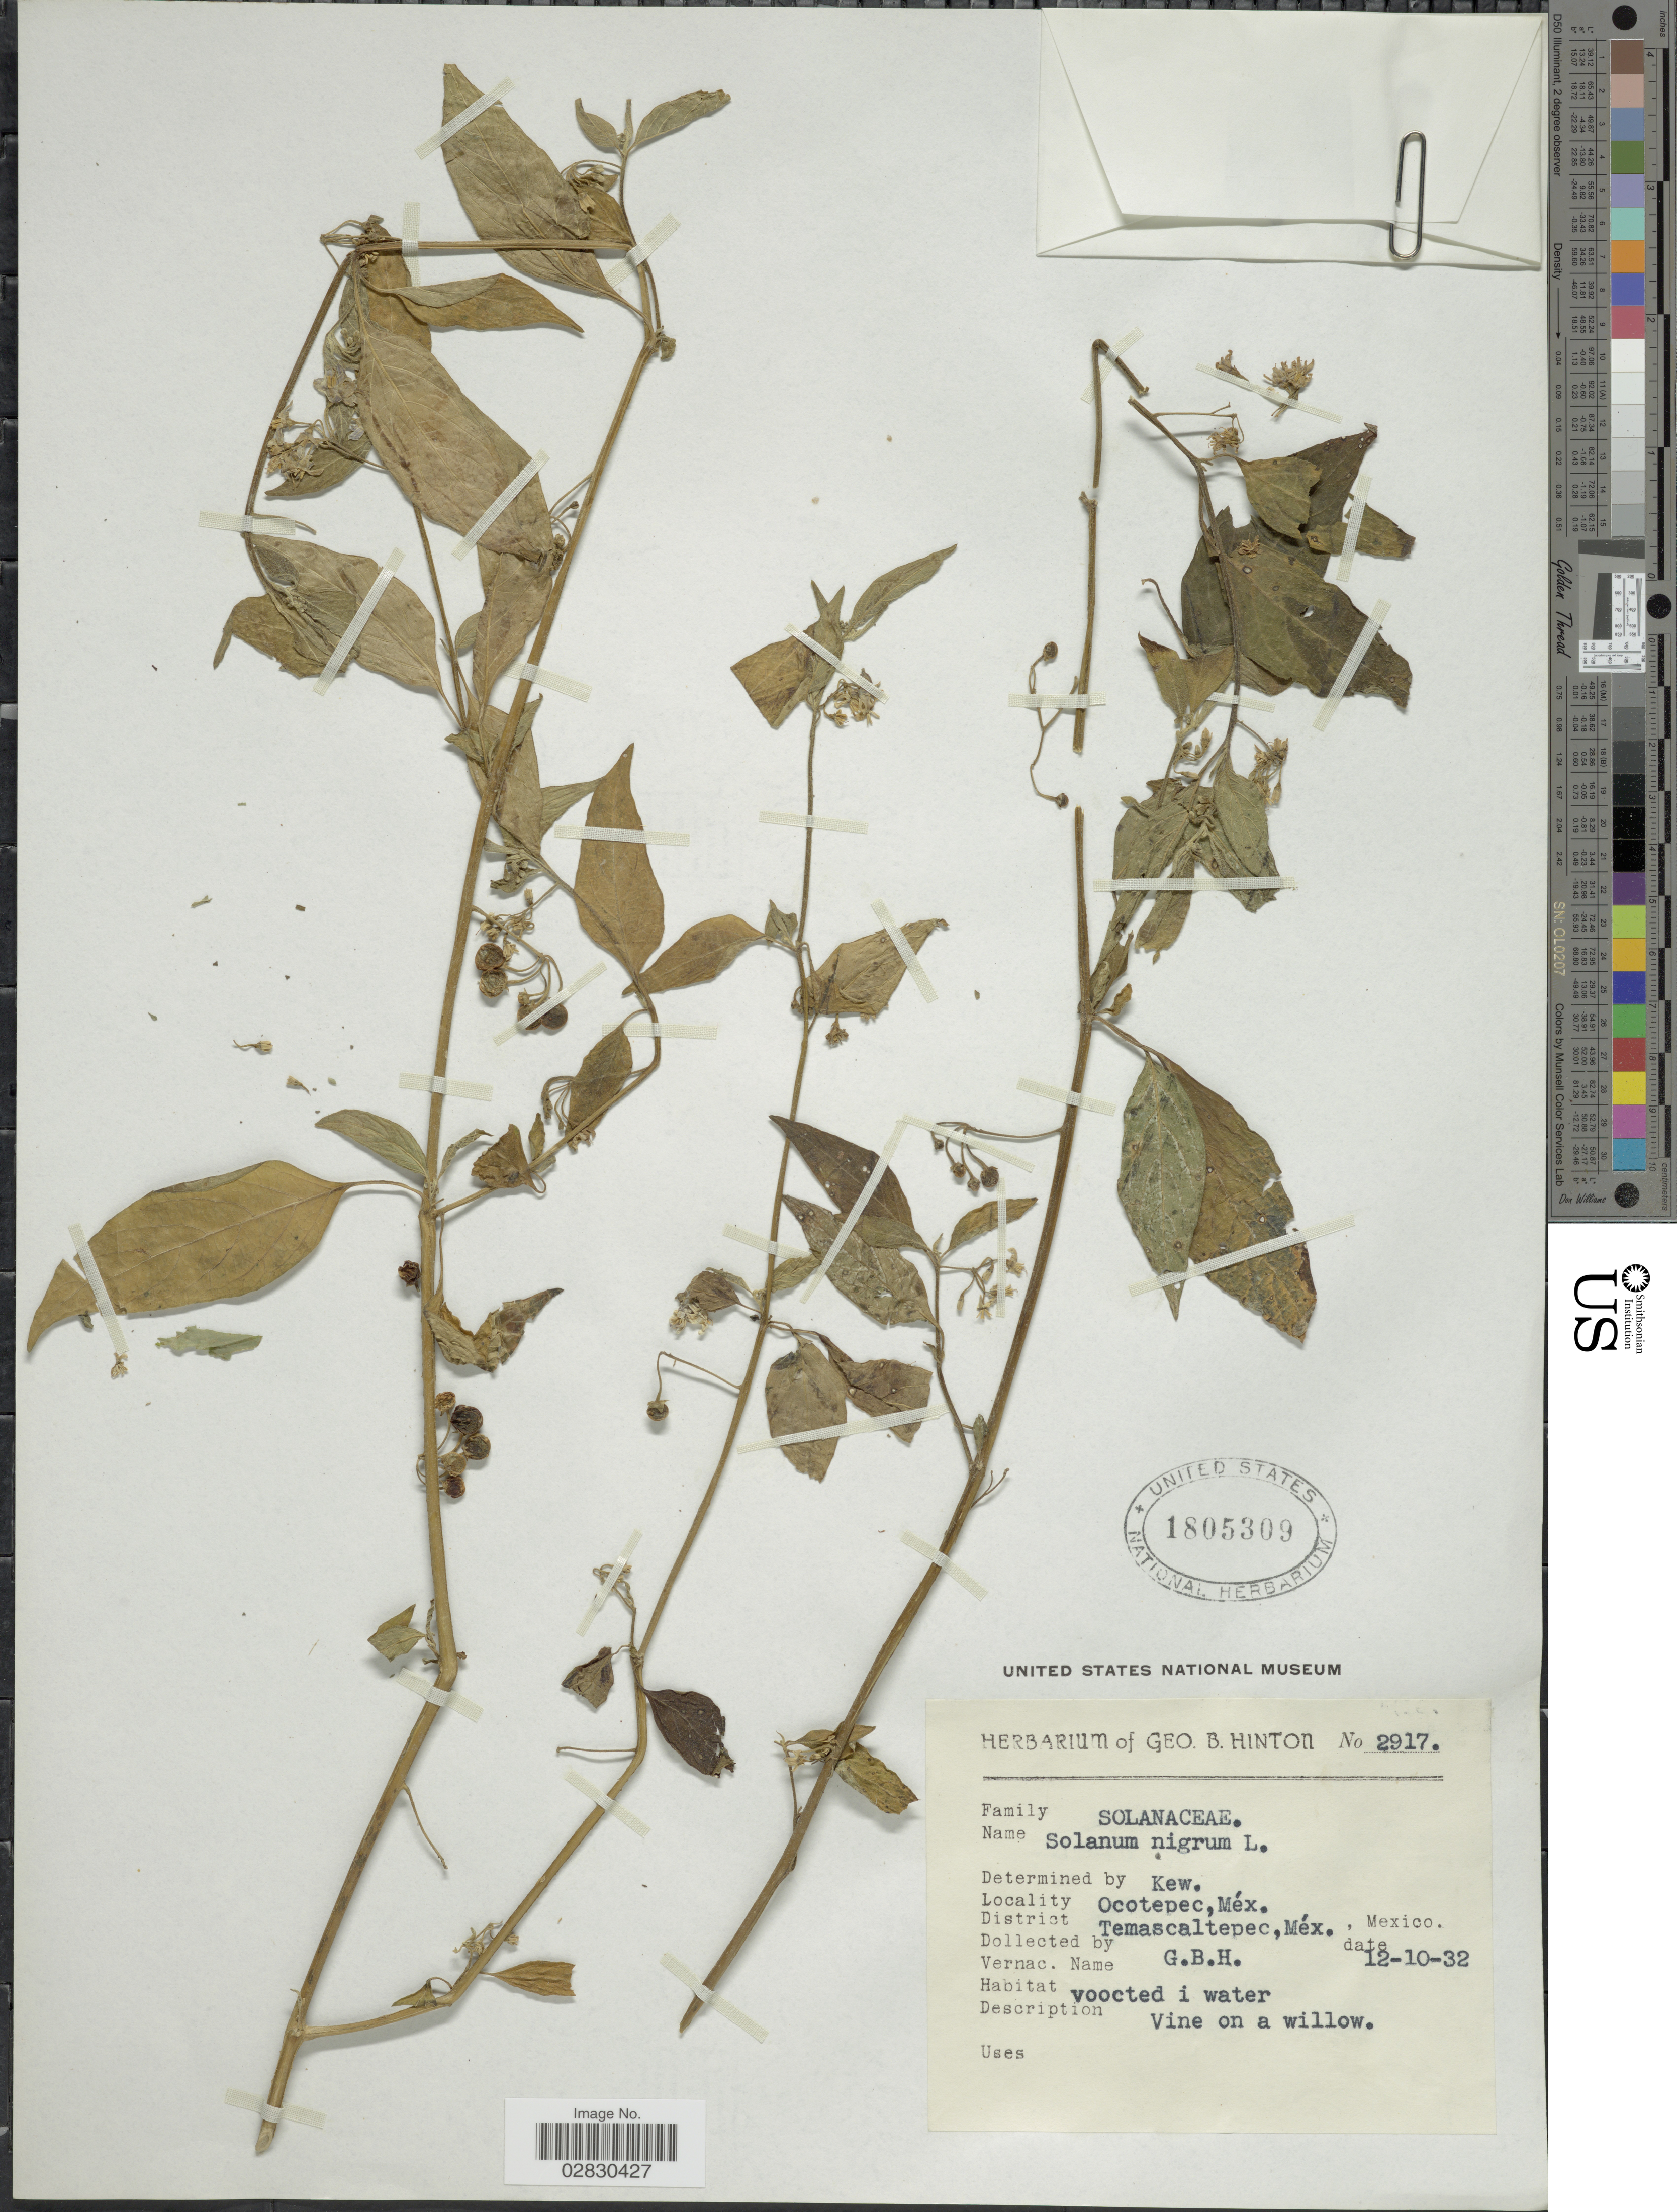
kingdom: Plantae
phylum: Tracheophyta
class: Magnoliopsida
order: Solanales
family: Solanaceae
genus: Solanum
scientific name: Solanum nigrescens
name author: M. Martens & Galeotti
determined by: Knapp, S. D.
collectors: G. S. Hinton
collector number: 2917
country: Mexico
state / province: México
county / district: Temascaltepec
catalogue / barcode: US 1805309